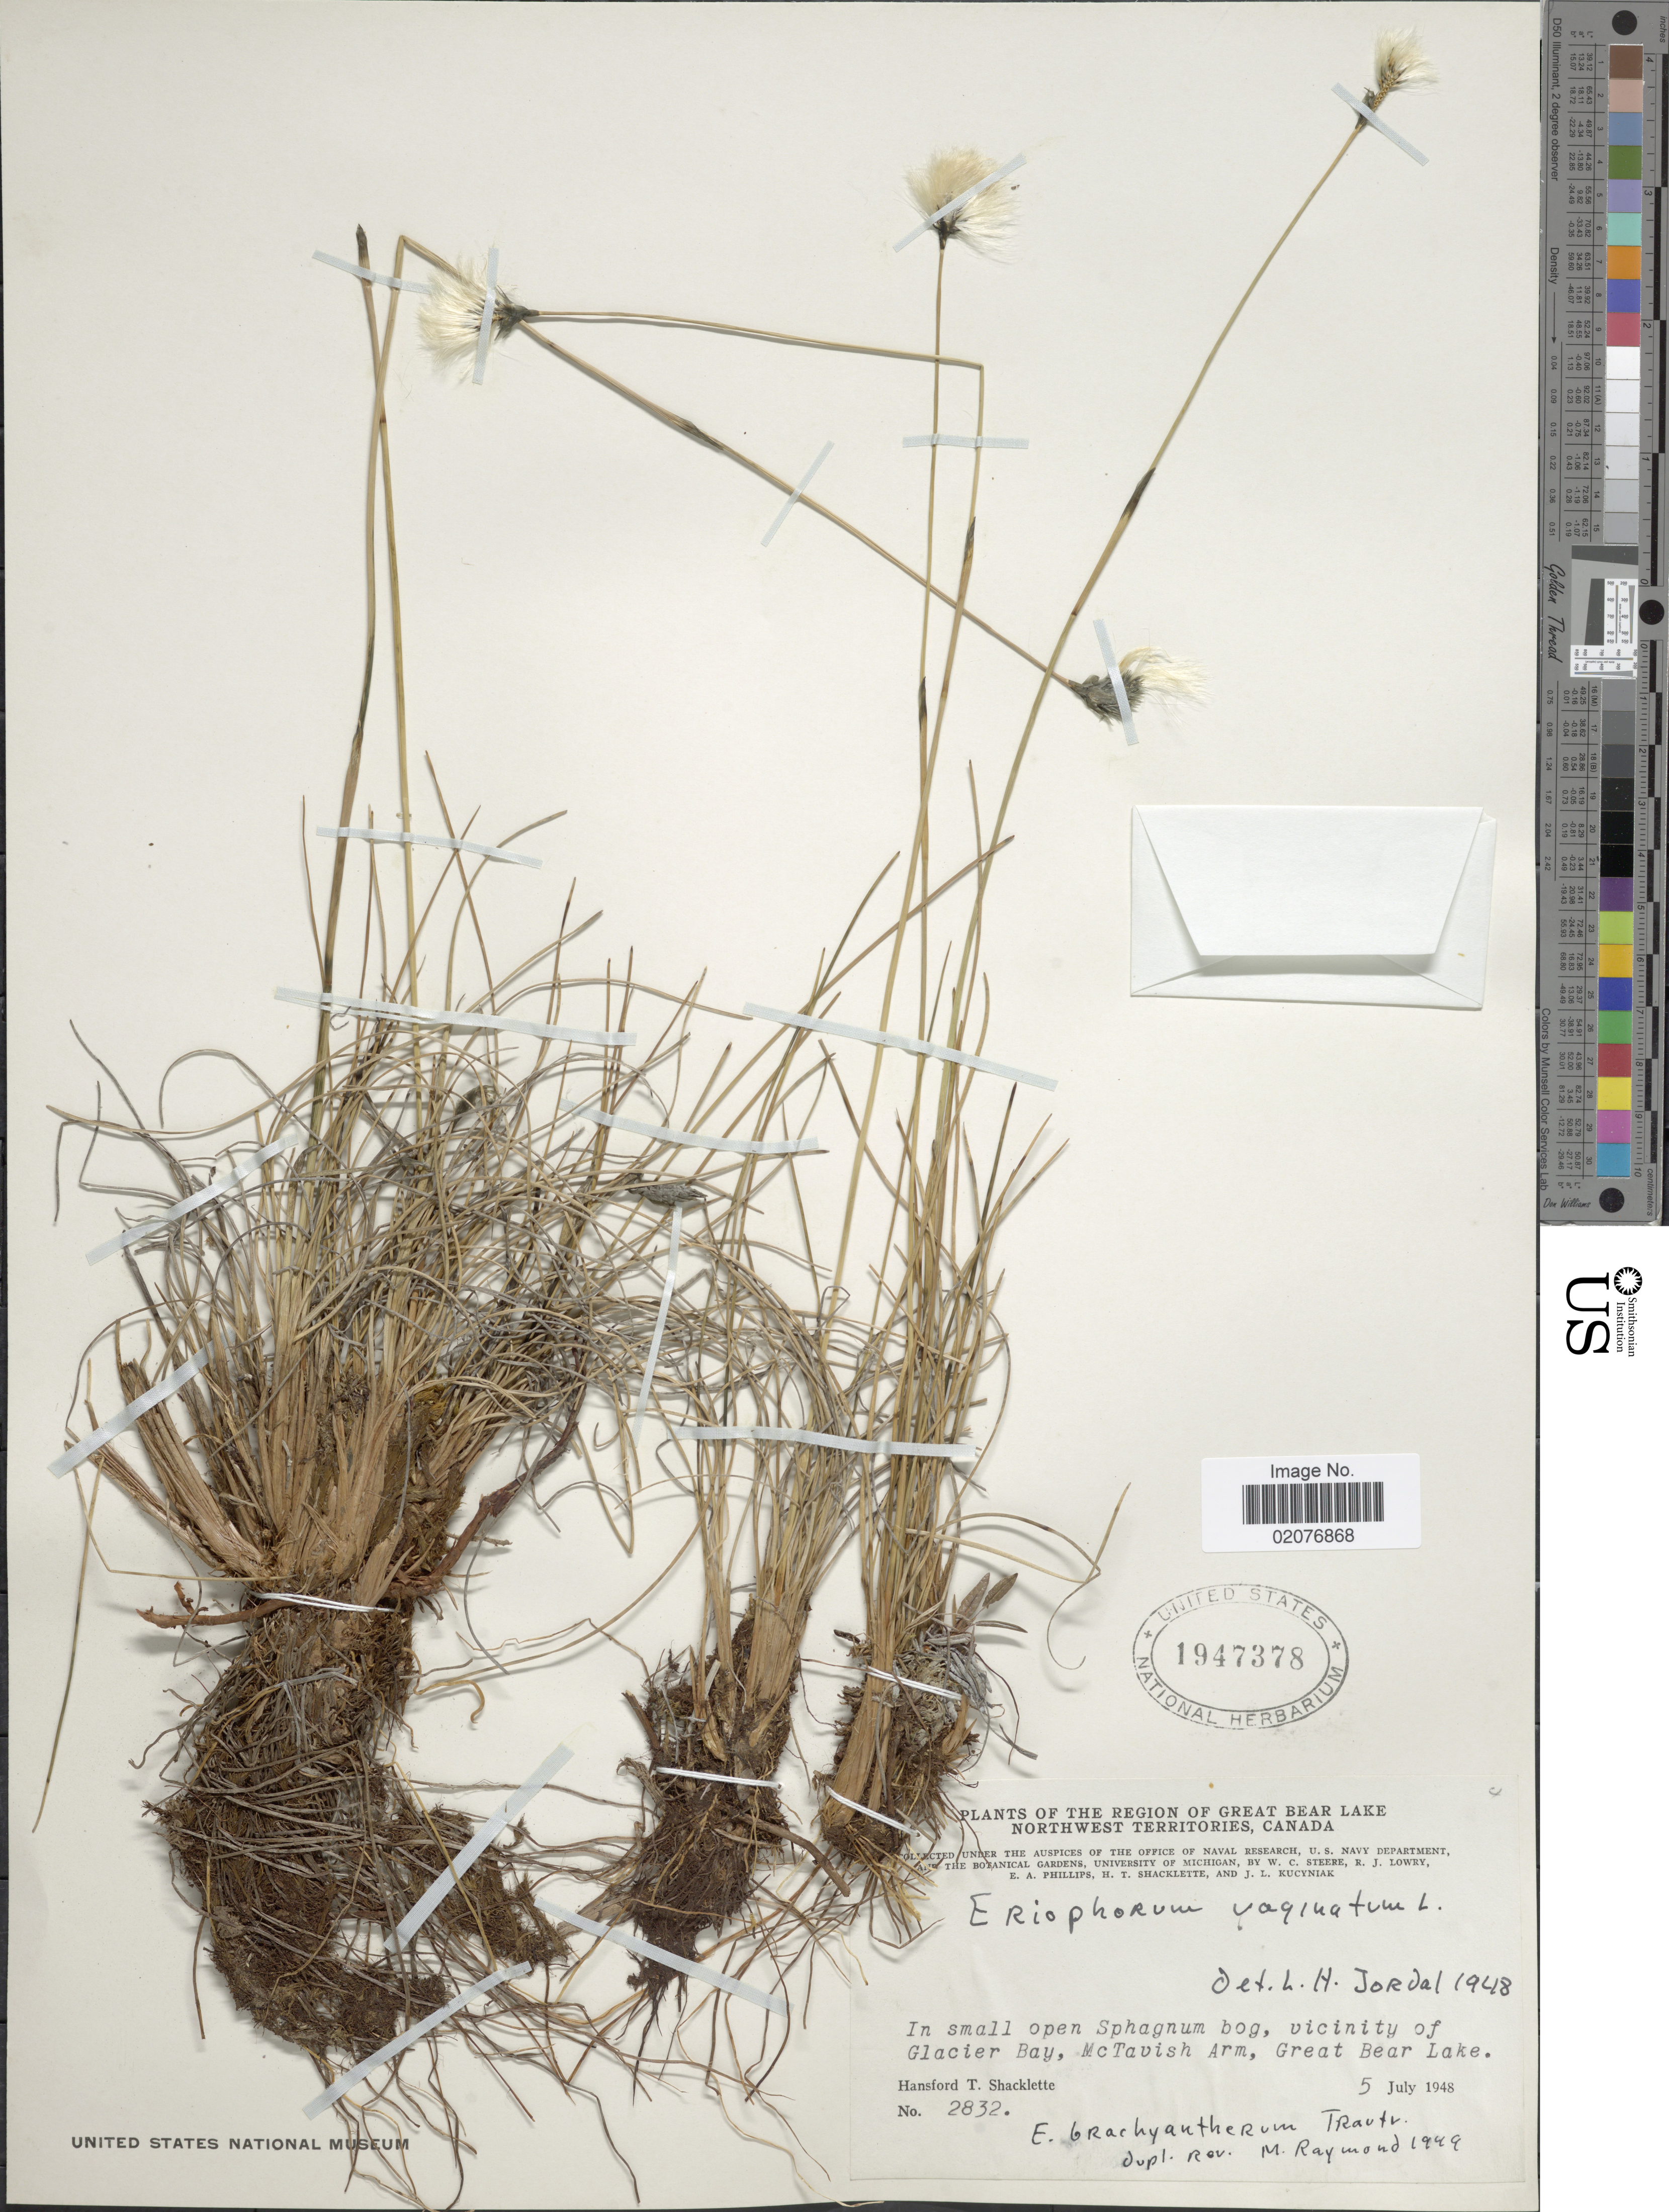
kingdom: Plantae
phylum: Tracheophyta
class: Liliopsida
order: Poales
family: Cyperaceae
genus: Eriophorum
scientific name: Eriophorum brachyantherum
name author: Trautv. & C.A. Mey.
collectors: H. Shacklette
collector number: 2832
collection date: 1948-07-05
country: Canada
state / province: Northwest Territories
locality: The region of Great Bear Lake, In small open sphagnum bog, vicinity of Glacier Bay, McTavish Arm, Great Bear Lake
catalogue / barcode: US 1947378